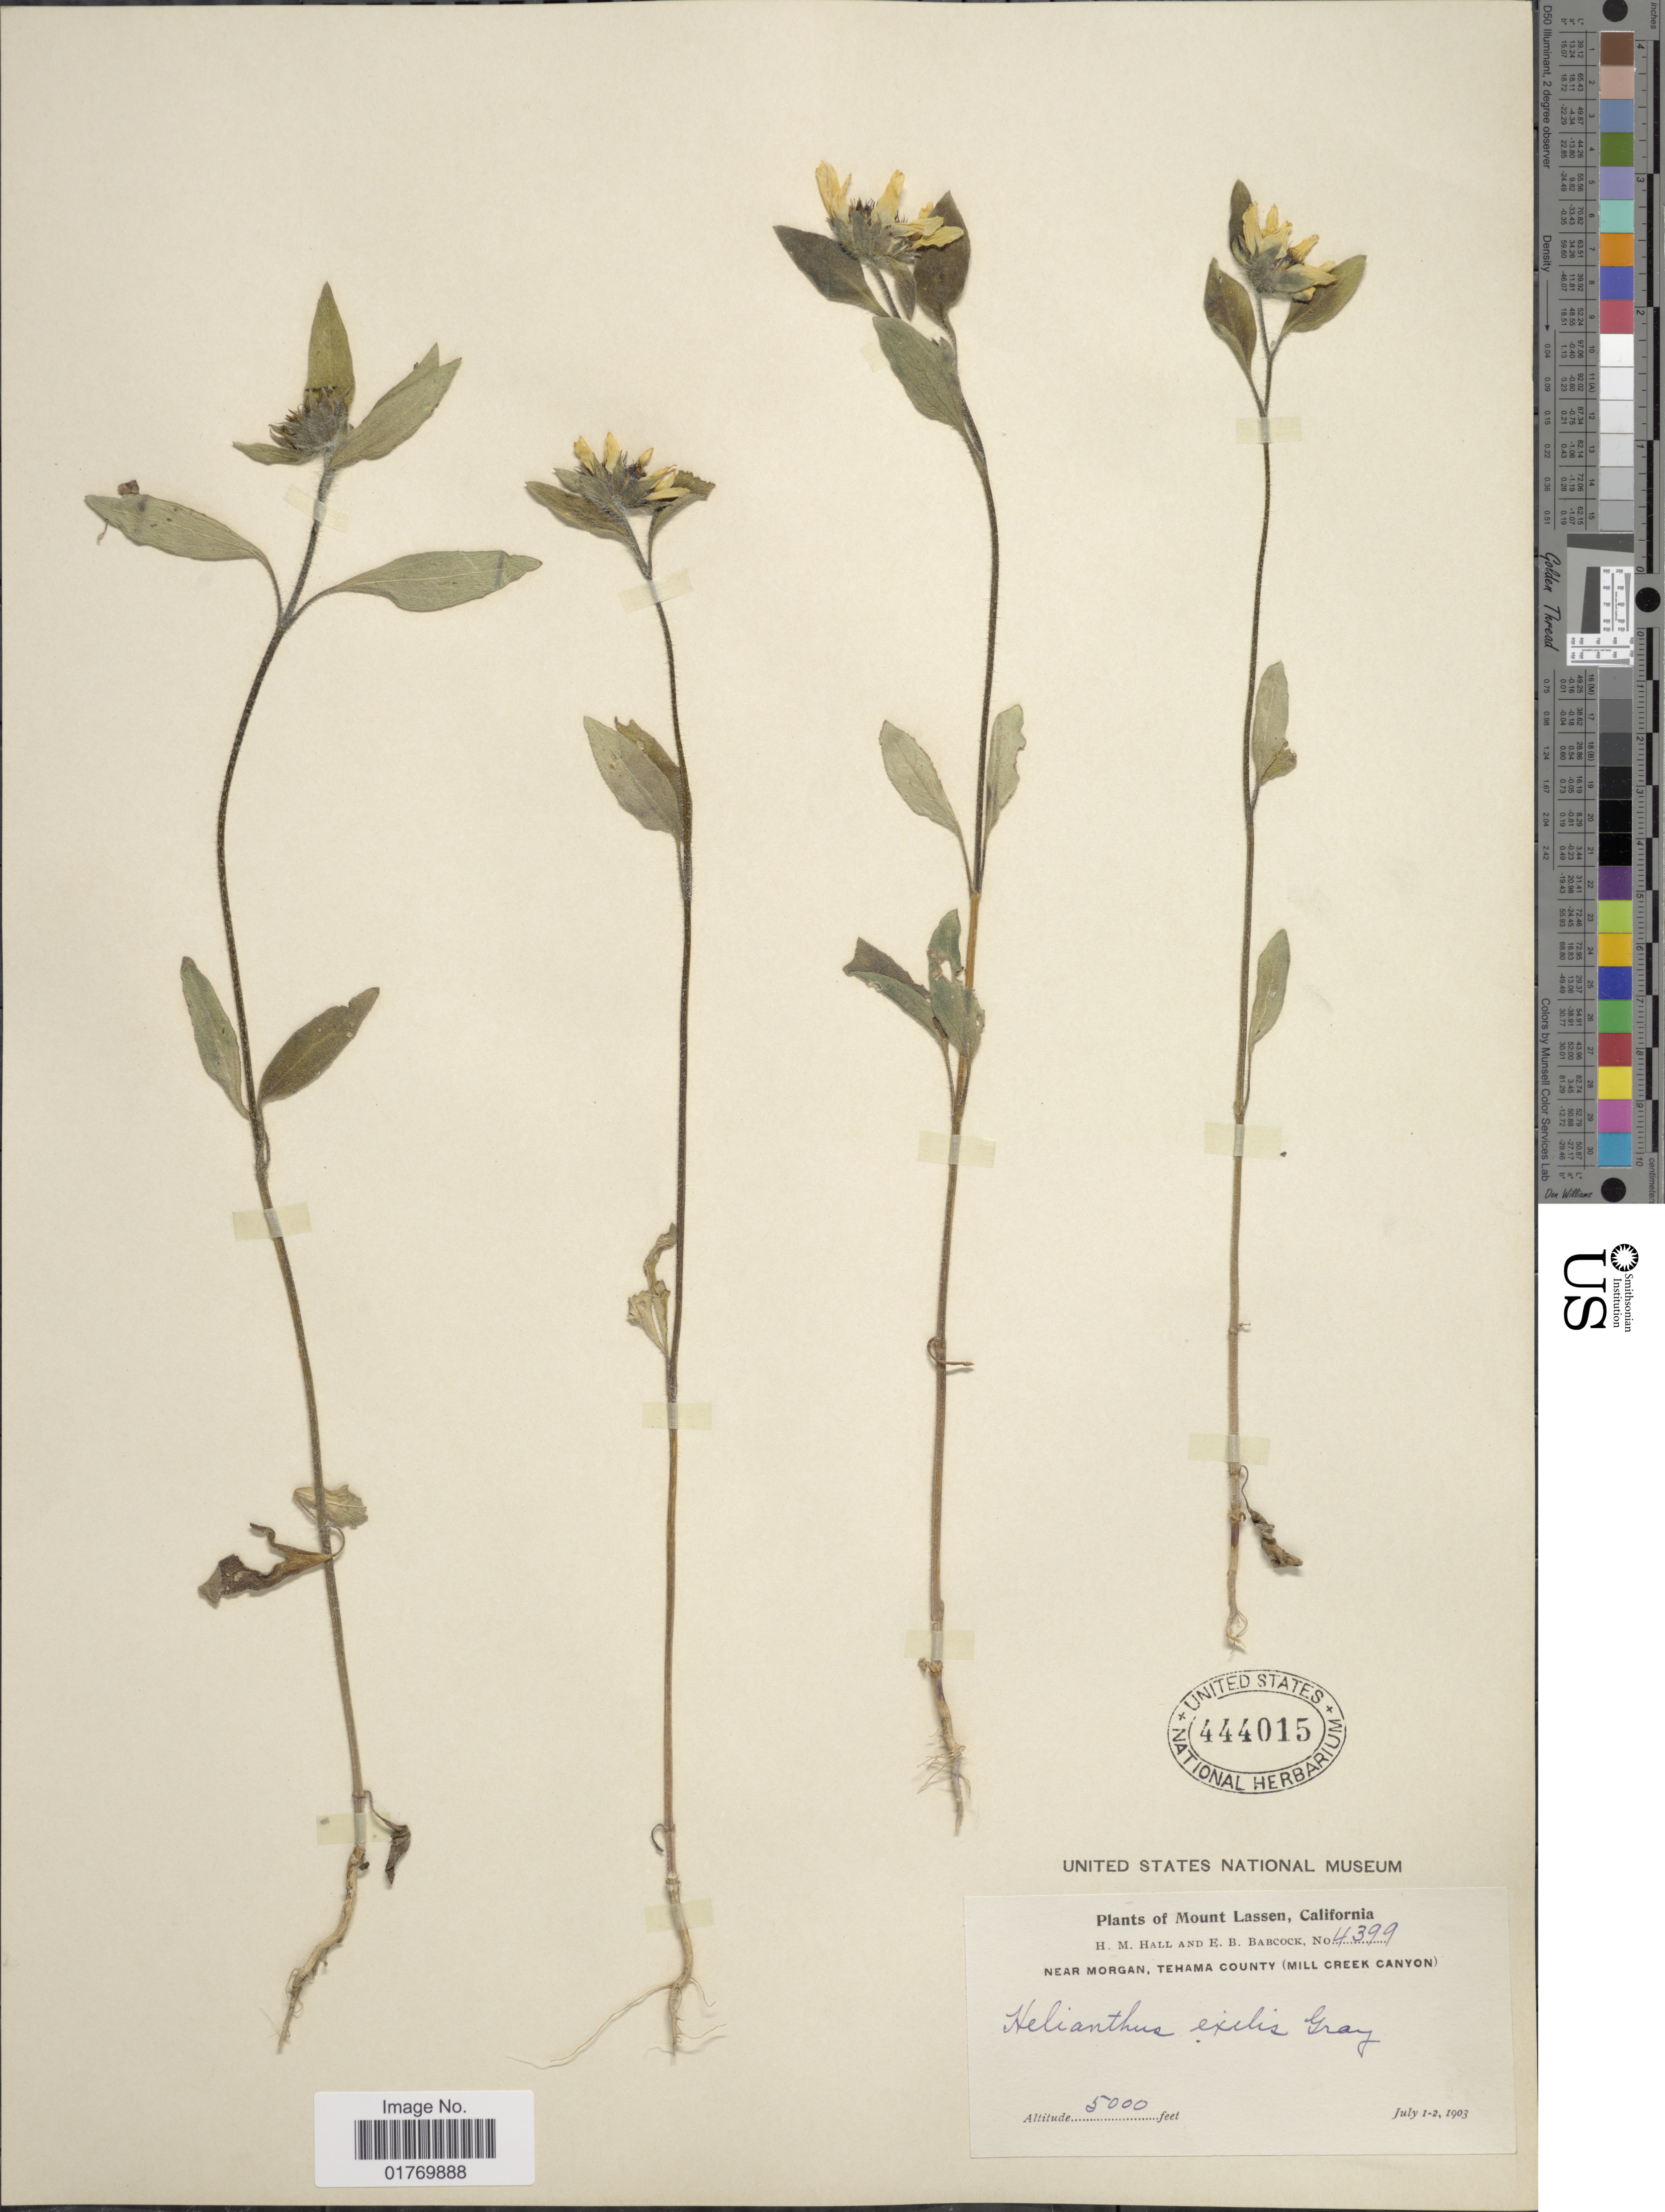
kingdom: Plantae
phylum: Tracheophyta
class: Magnoliopsida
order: Asterales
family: Asteraceae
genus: Helianthus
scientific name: Helianthus bolanderi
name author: A. Gray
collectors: H. M. Hall & E. B. Babcock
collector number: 4399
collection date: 1903-07-01/1903-07-02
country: United States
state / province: California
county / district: Tehama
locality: Mount Lassen, California, Near Morgan, Tehama County (Mill Creek Canyon)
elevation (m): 1524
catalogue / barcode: US 444015